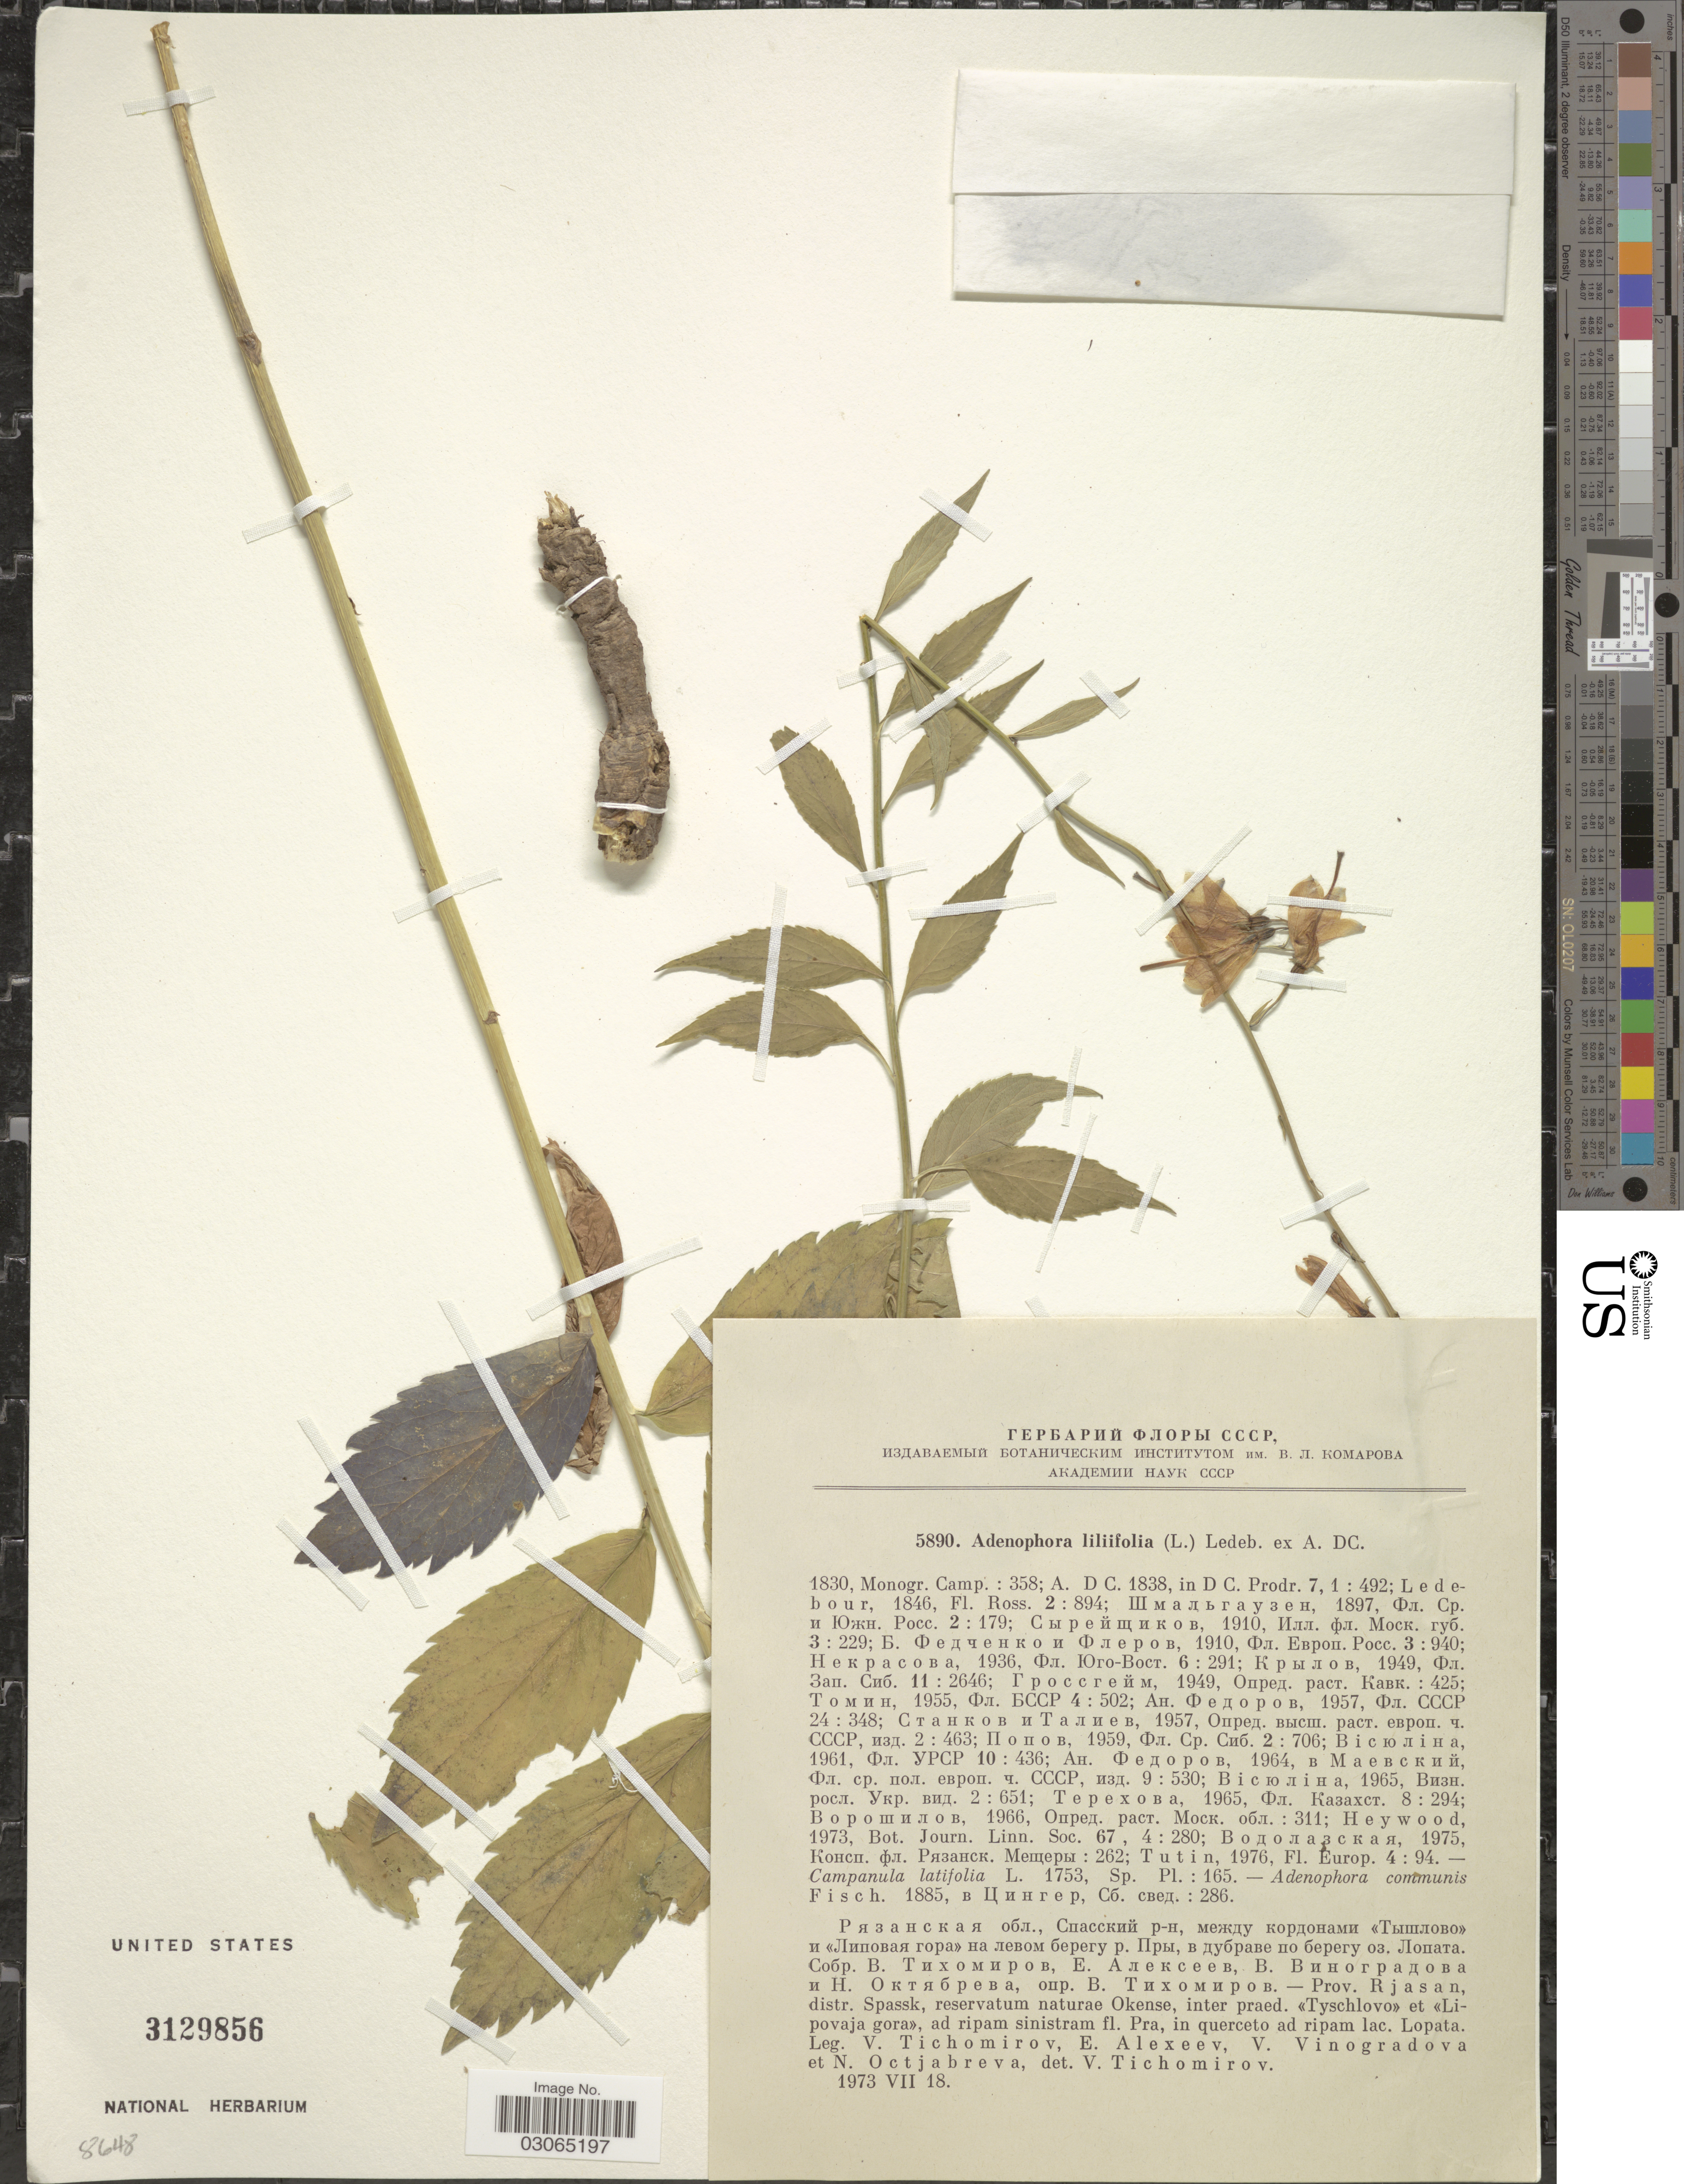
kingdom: Plantae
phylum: Tracheophyta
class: Magnoliopsida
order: Asterales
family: Campanulaceae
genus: Adenophora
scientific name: Adenophora liliifolia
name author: (L.) A. DC.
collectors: V. Tichomirov, E. B. Alexeev, V. Vinogradova & N. Octjabreva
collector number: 5890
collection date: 1973-07-18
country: Russian Federation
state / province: Ryazan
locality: Prov. Rjasan, distr. Spassk, reservatum naturae Okense, inter praed. <<Tyschlovo>> et <<Lipovaja gora>>, ad ripam sinistram fl. Pra, in querceto ad ripam lac. Lopata.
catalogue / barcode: US 3129856